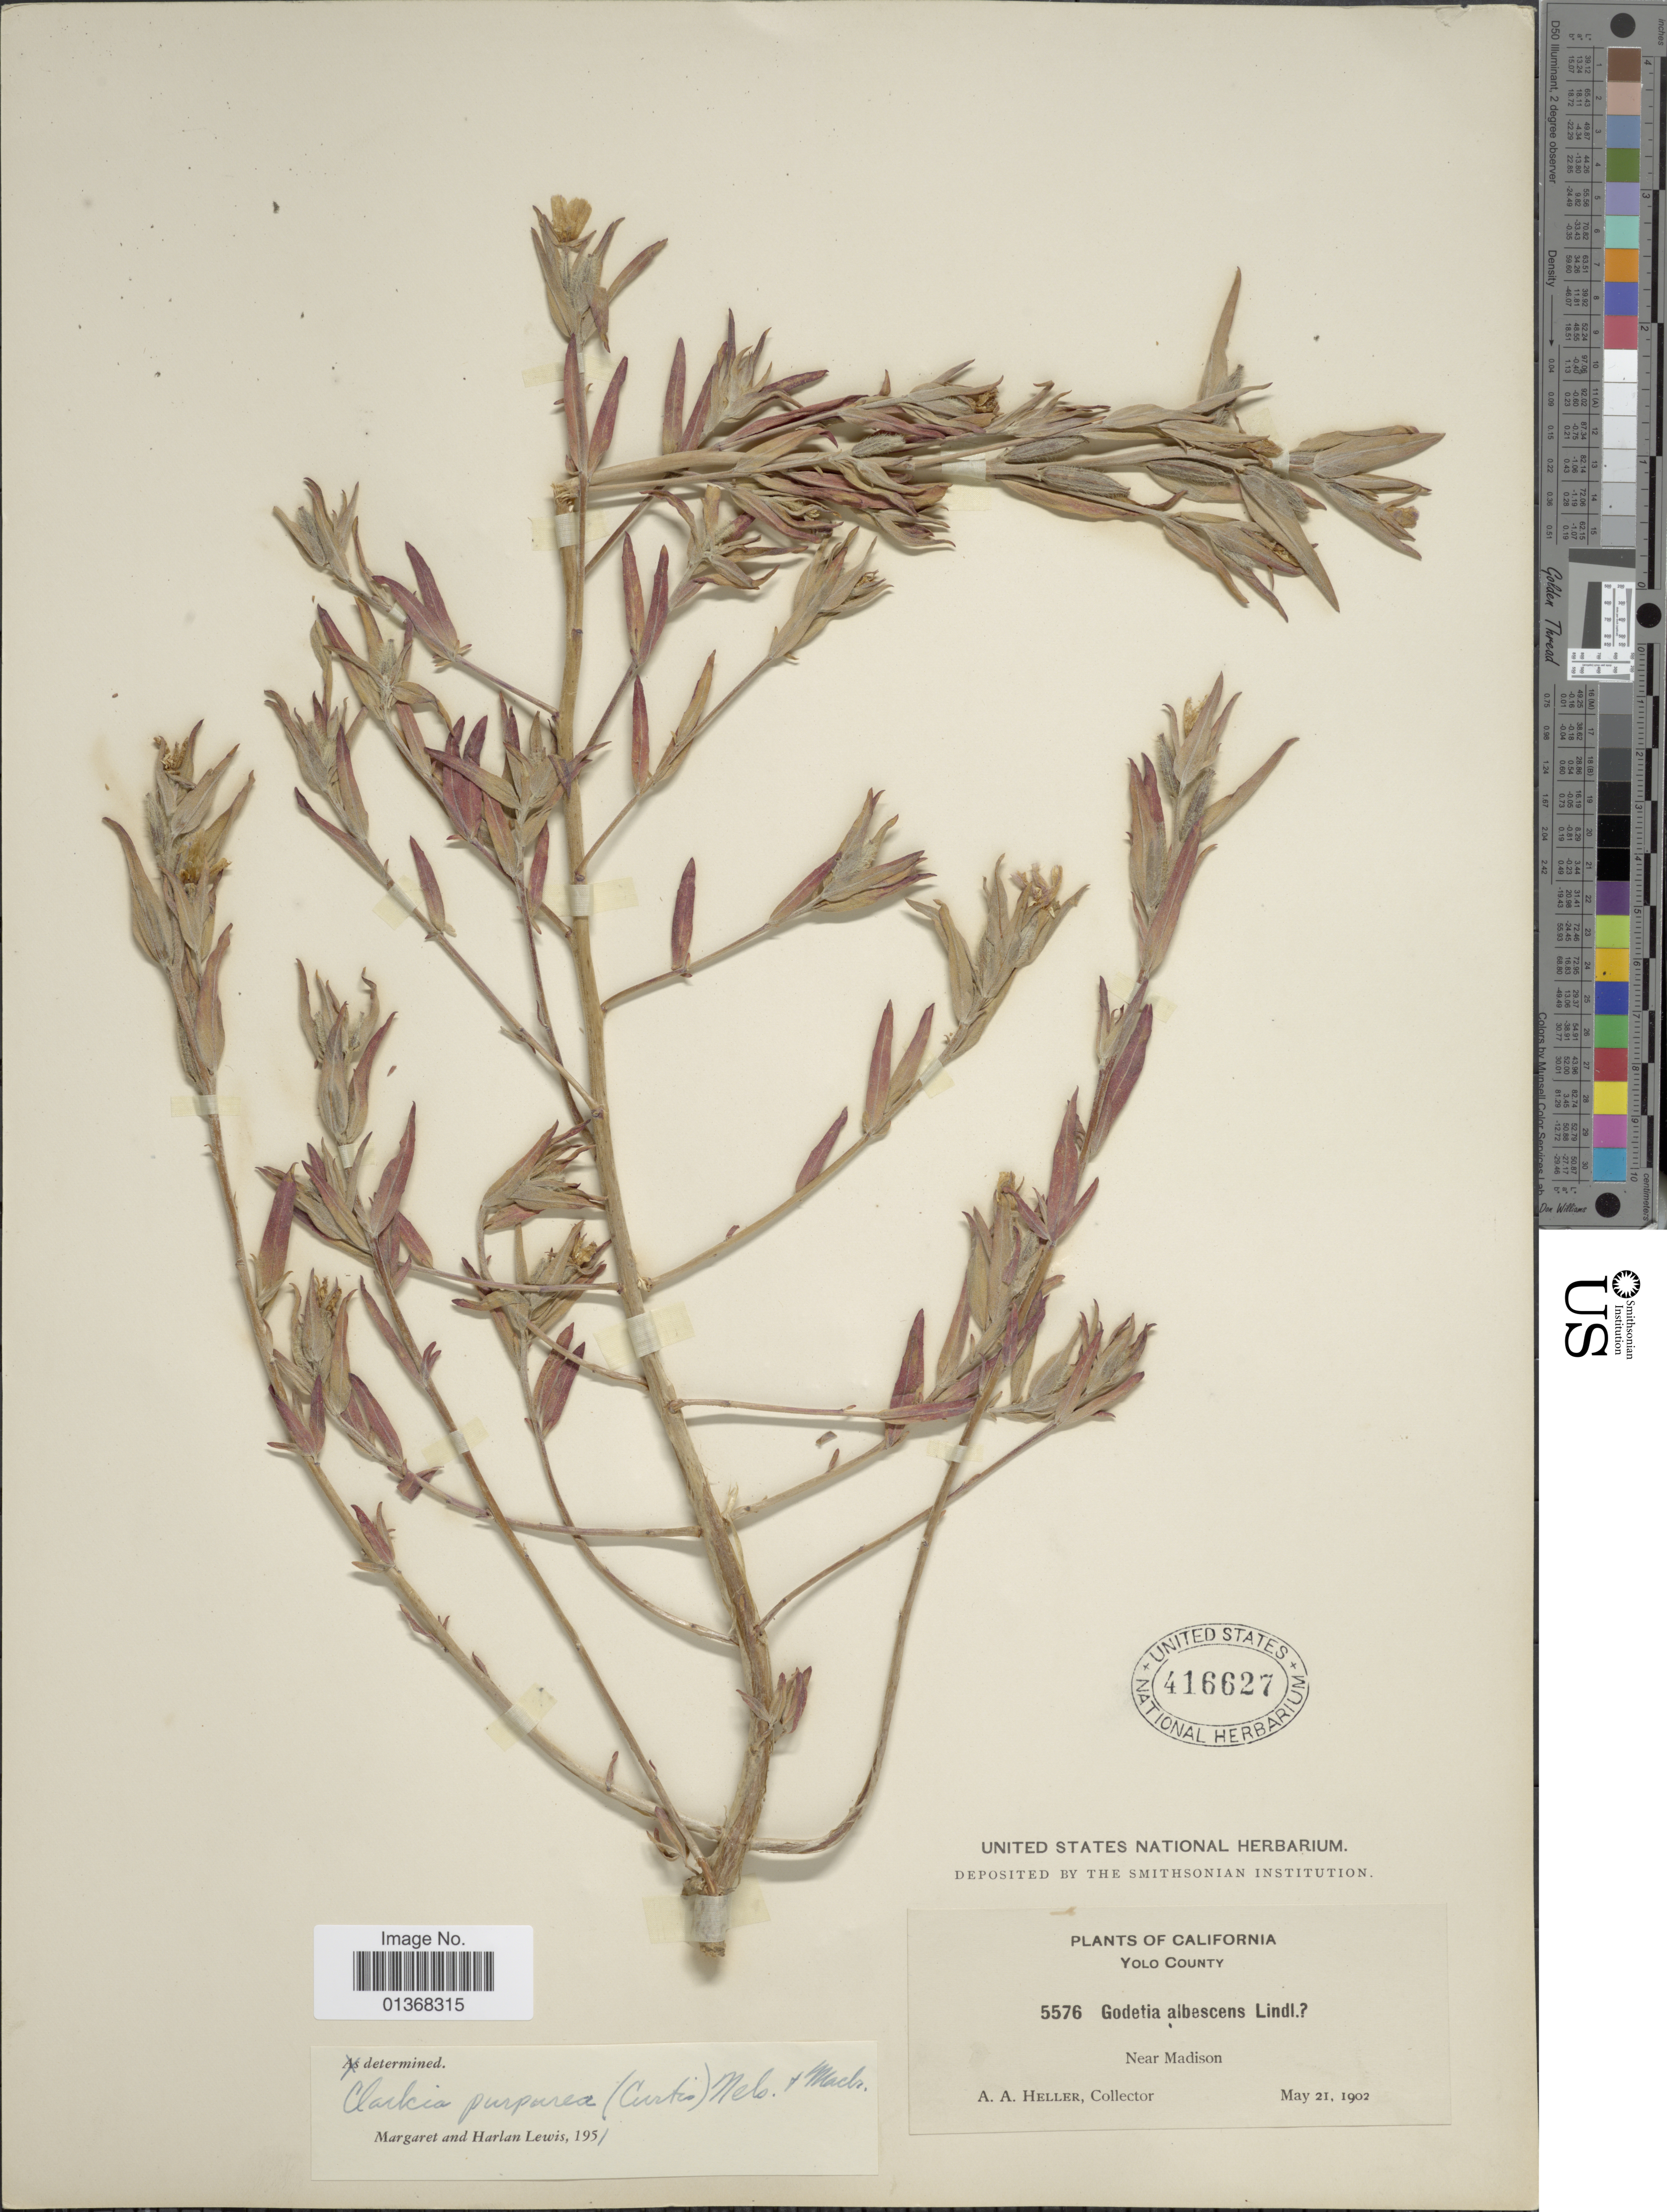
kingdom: Plantae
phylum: Tracheophyta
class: Magnoliopsida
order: Myrtales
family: Onagraceae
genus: Clarkia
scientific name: Clarkia purpurea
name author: (Curtis) A. Nelson & J.F. Macbr.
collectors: A. A. Heller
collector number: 5576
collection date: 1902-05-21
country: United States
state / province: California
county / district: Yolo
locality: Yolo County, Near Madison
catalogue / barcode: US 416627